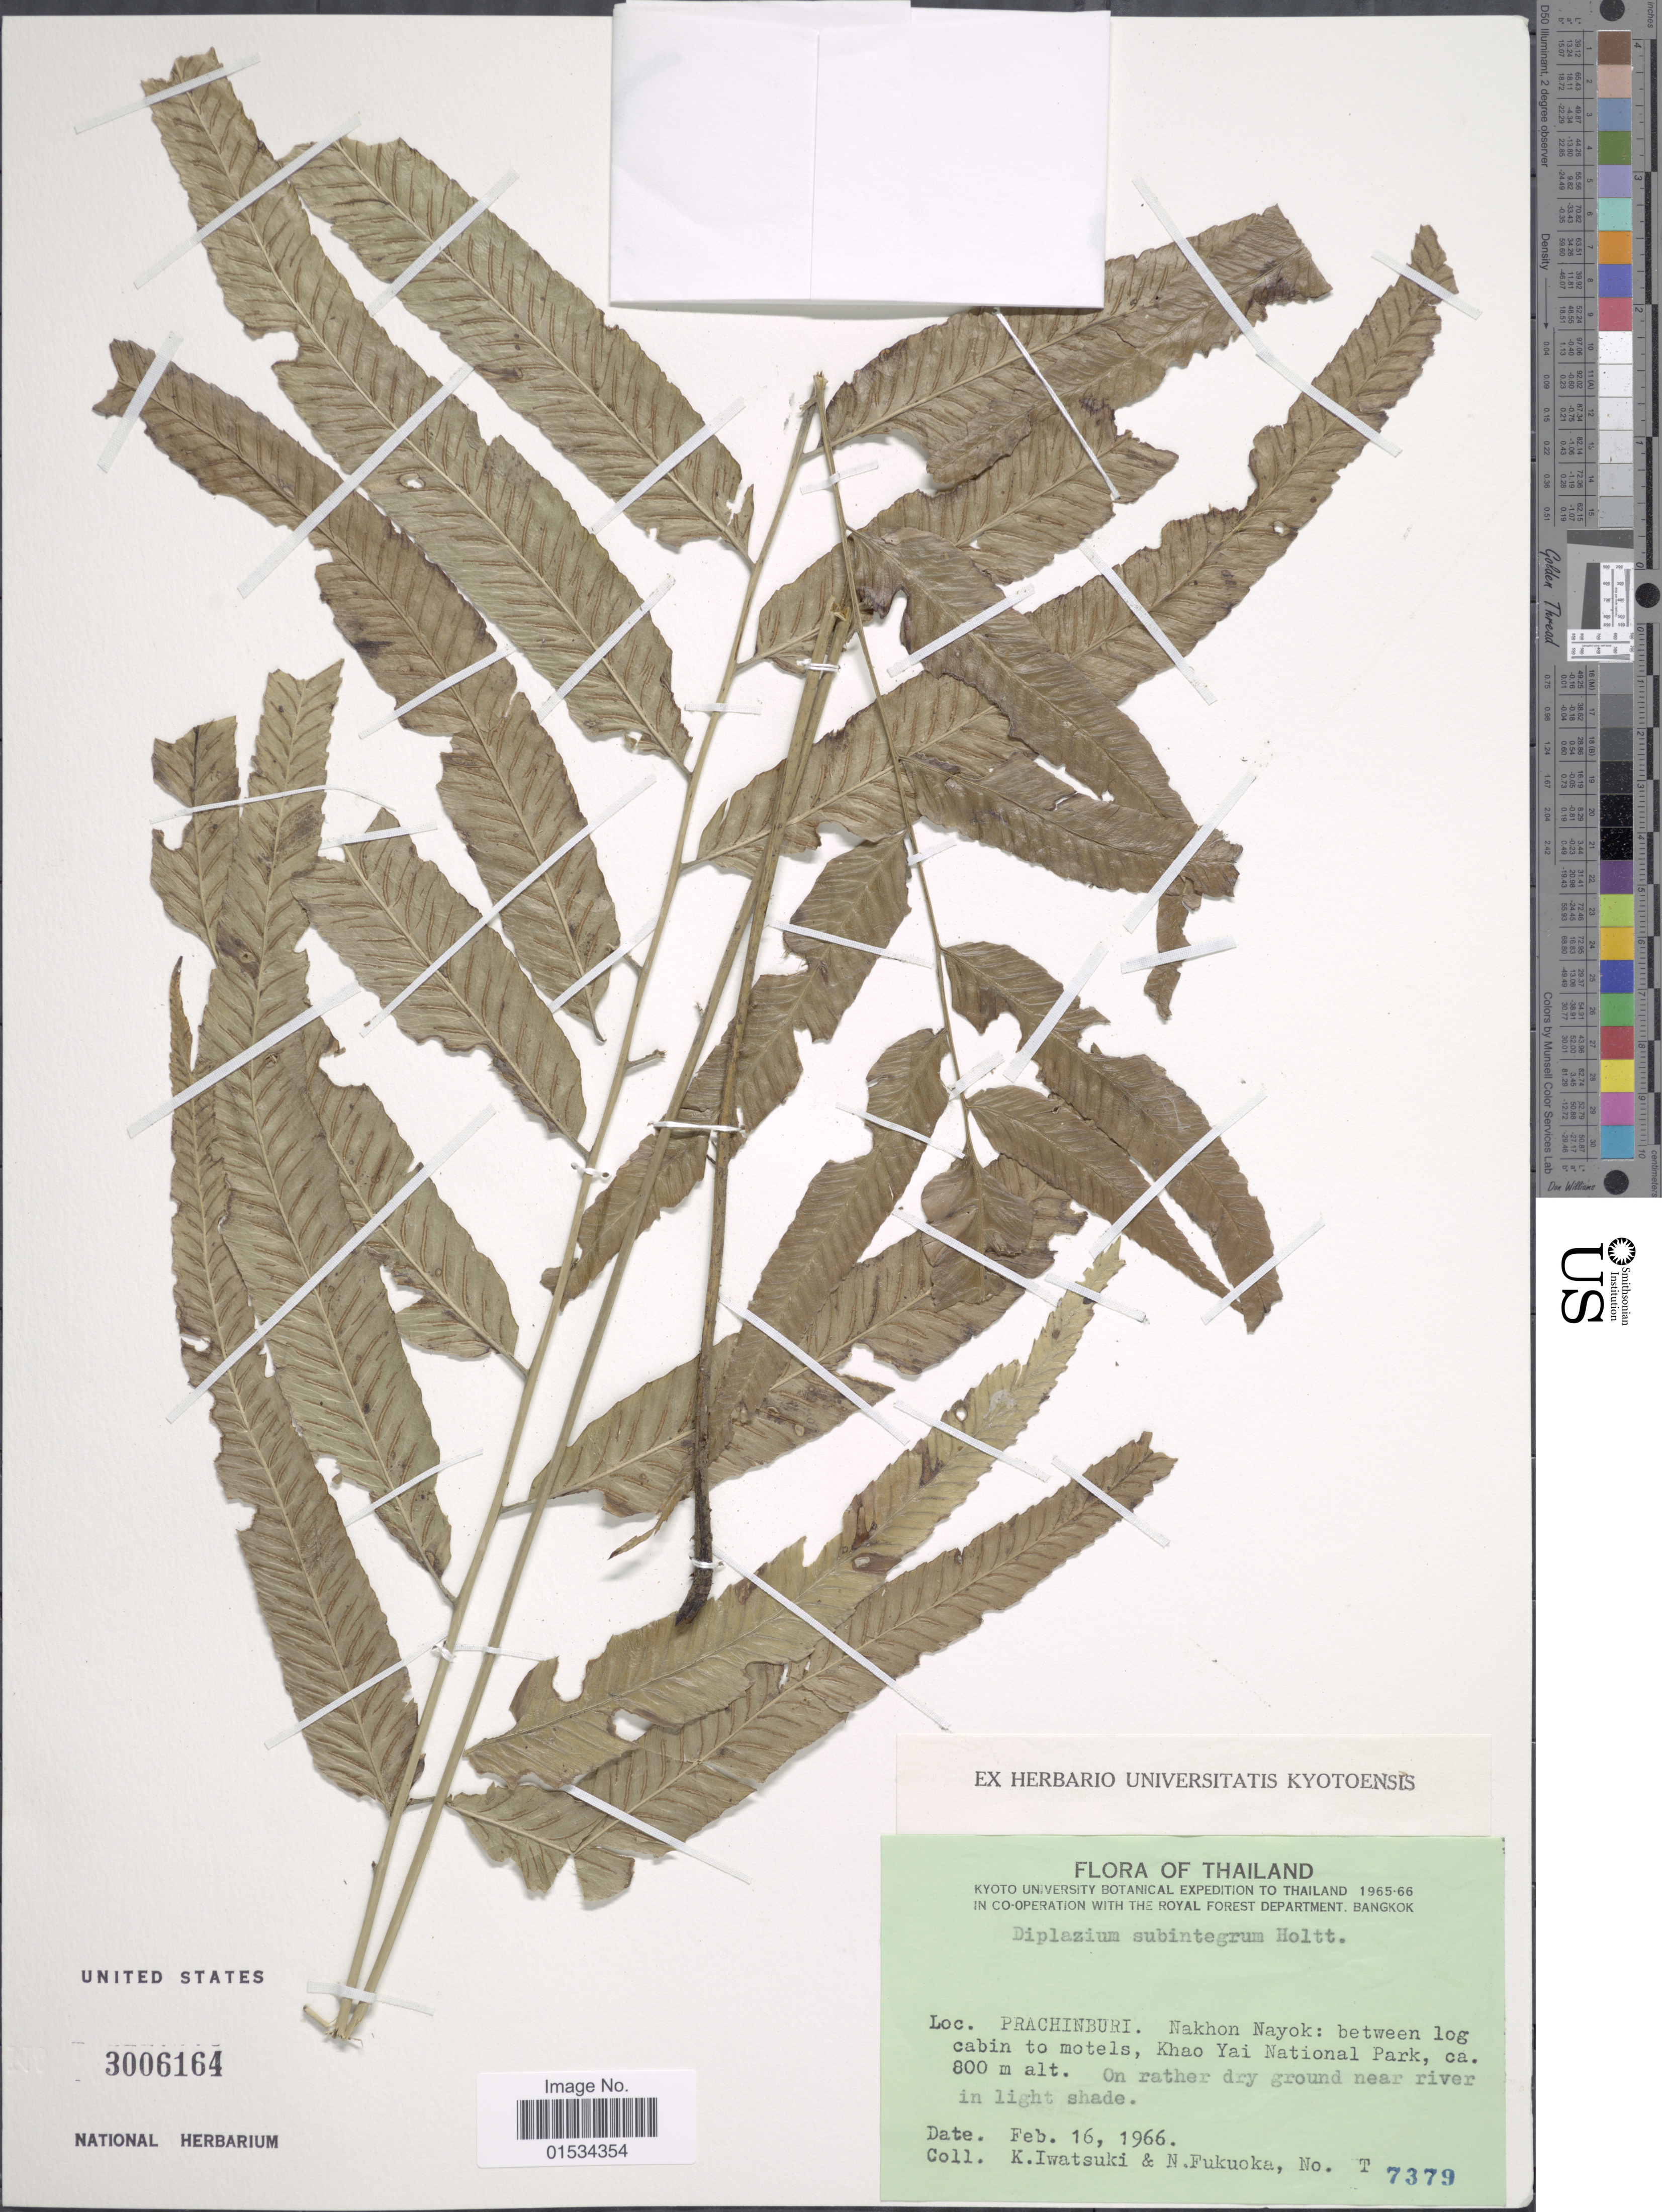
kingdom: Plantae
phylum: Tracheophyta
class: Polypodiopsida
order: Polypodiales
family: Athyriaceae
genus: Diplazium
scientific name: Diplazium subintegrum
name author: Holttum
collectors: K. Iwatsuki & N. Fukuoka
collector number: T 7379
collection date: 1966-02-16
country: Thailand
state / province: Prachin Buri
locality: Nakhon Nayok; between Log cabin to motels, Khao Yai National Park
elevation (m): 800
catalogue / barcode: US 3006164